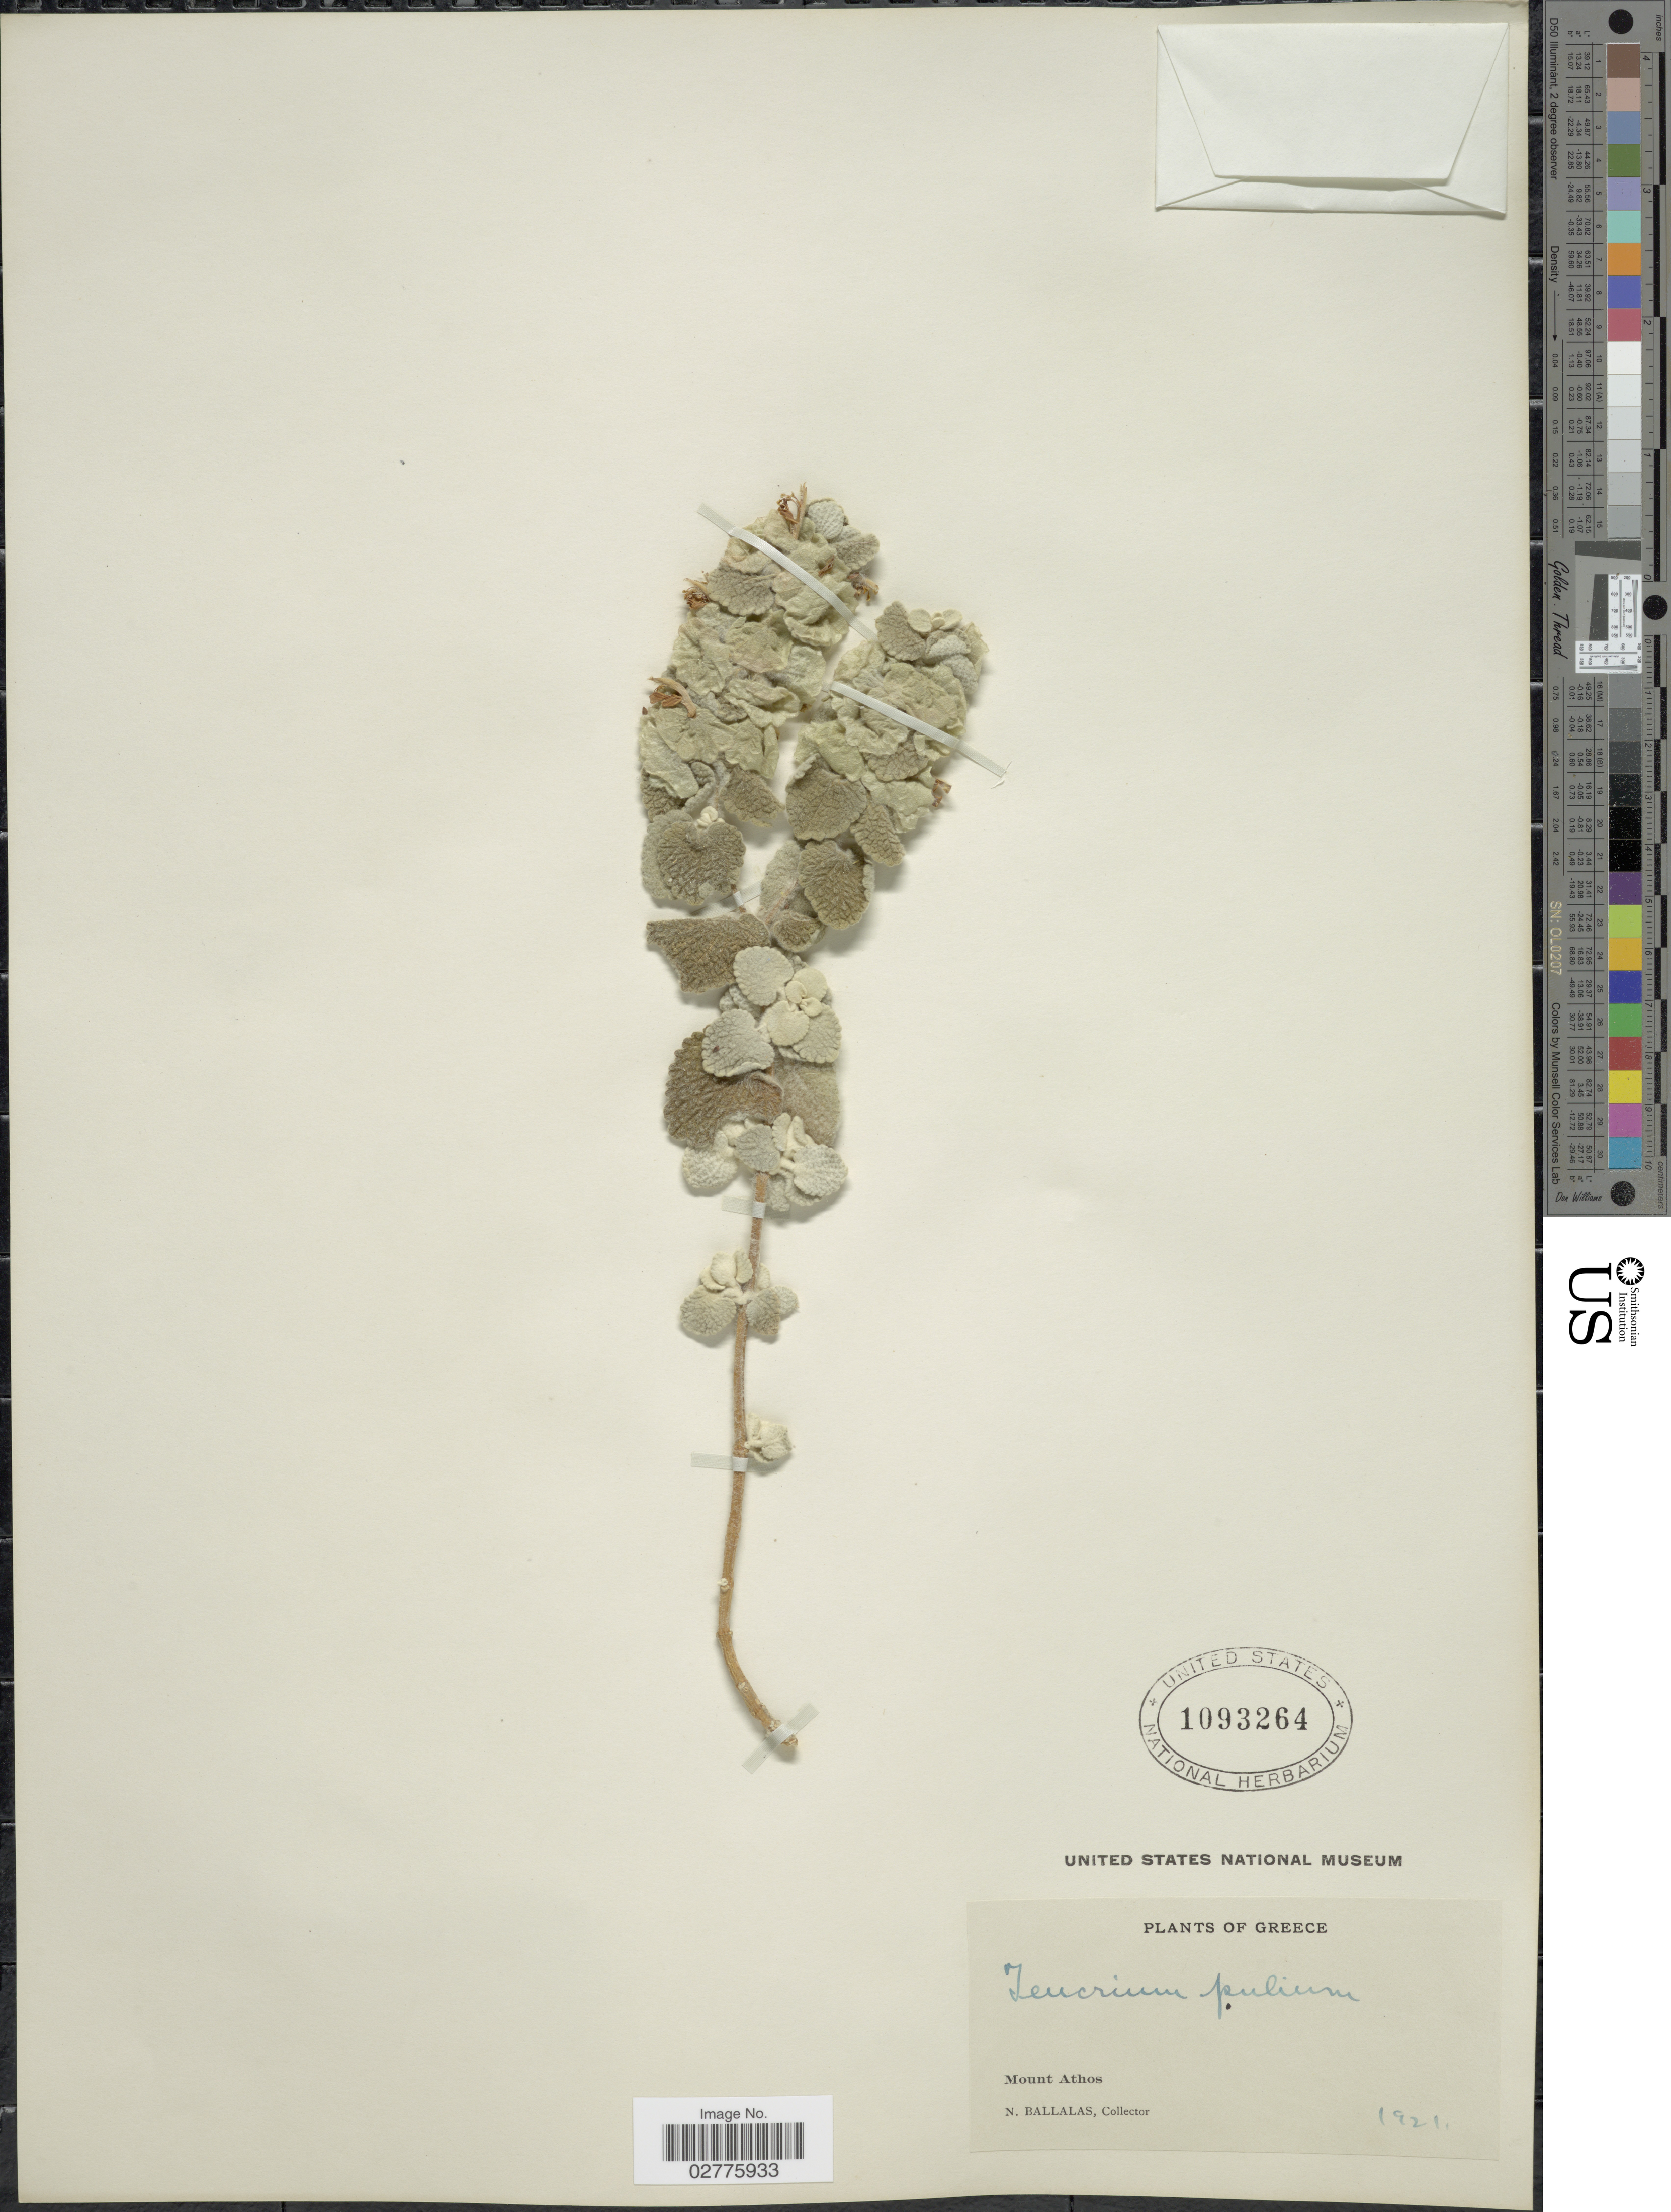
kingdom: Plantae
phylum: Tracheophyta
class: Magnoliopsida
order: Lamiales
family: Lamiaceae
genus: Teucrium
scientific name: Teucrium polium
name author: L.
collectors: N. Ballalas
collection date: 1921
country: Greece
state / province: Mount Athoa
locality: Mount Athos.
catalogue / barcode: US 1093264